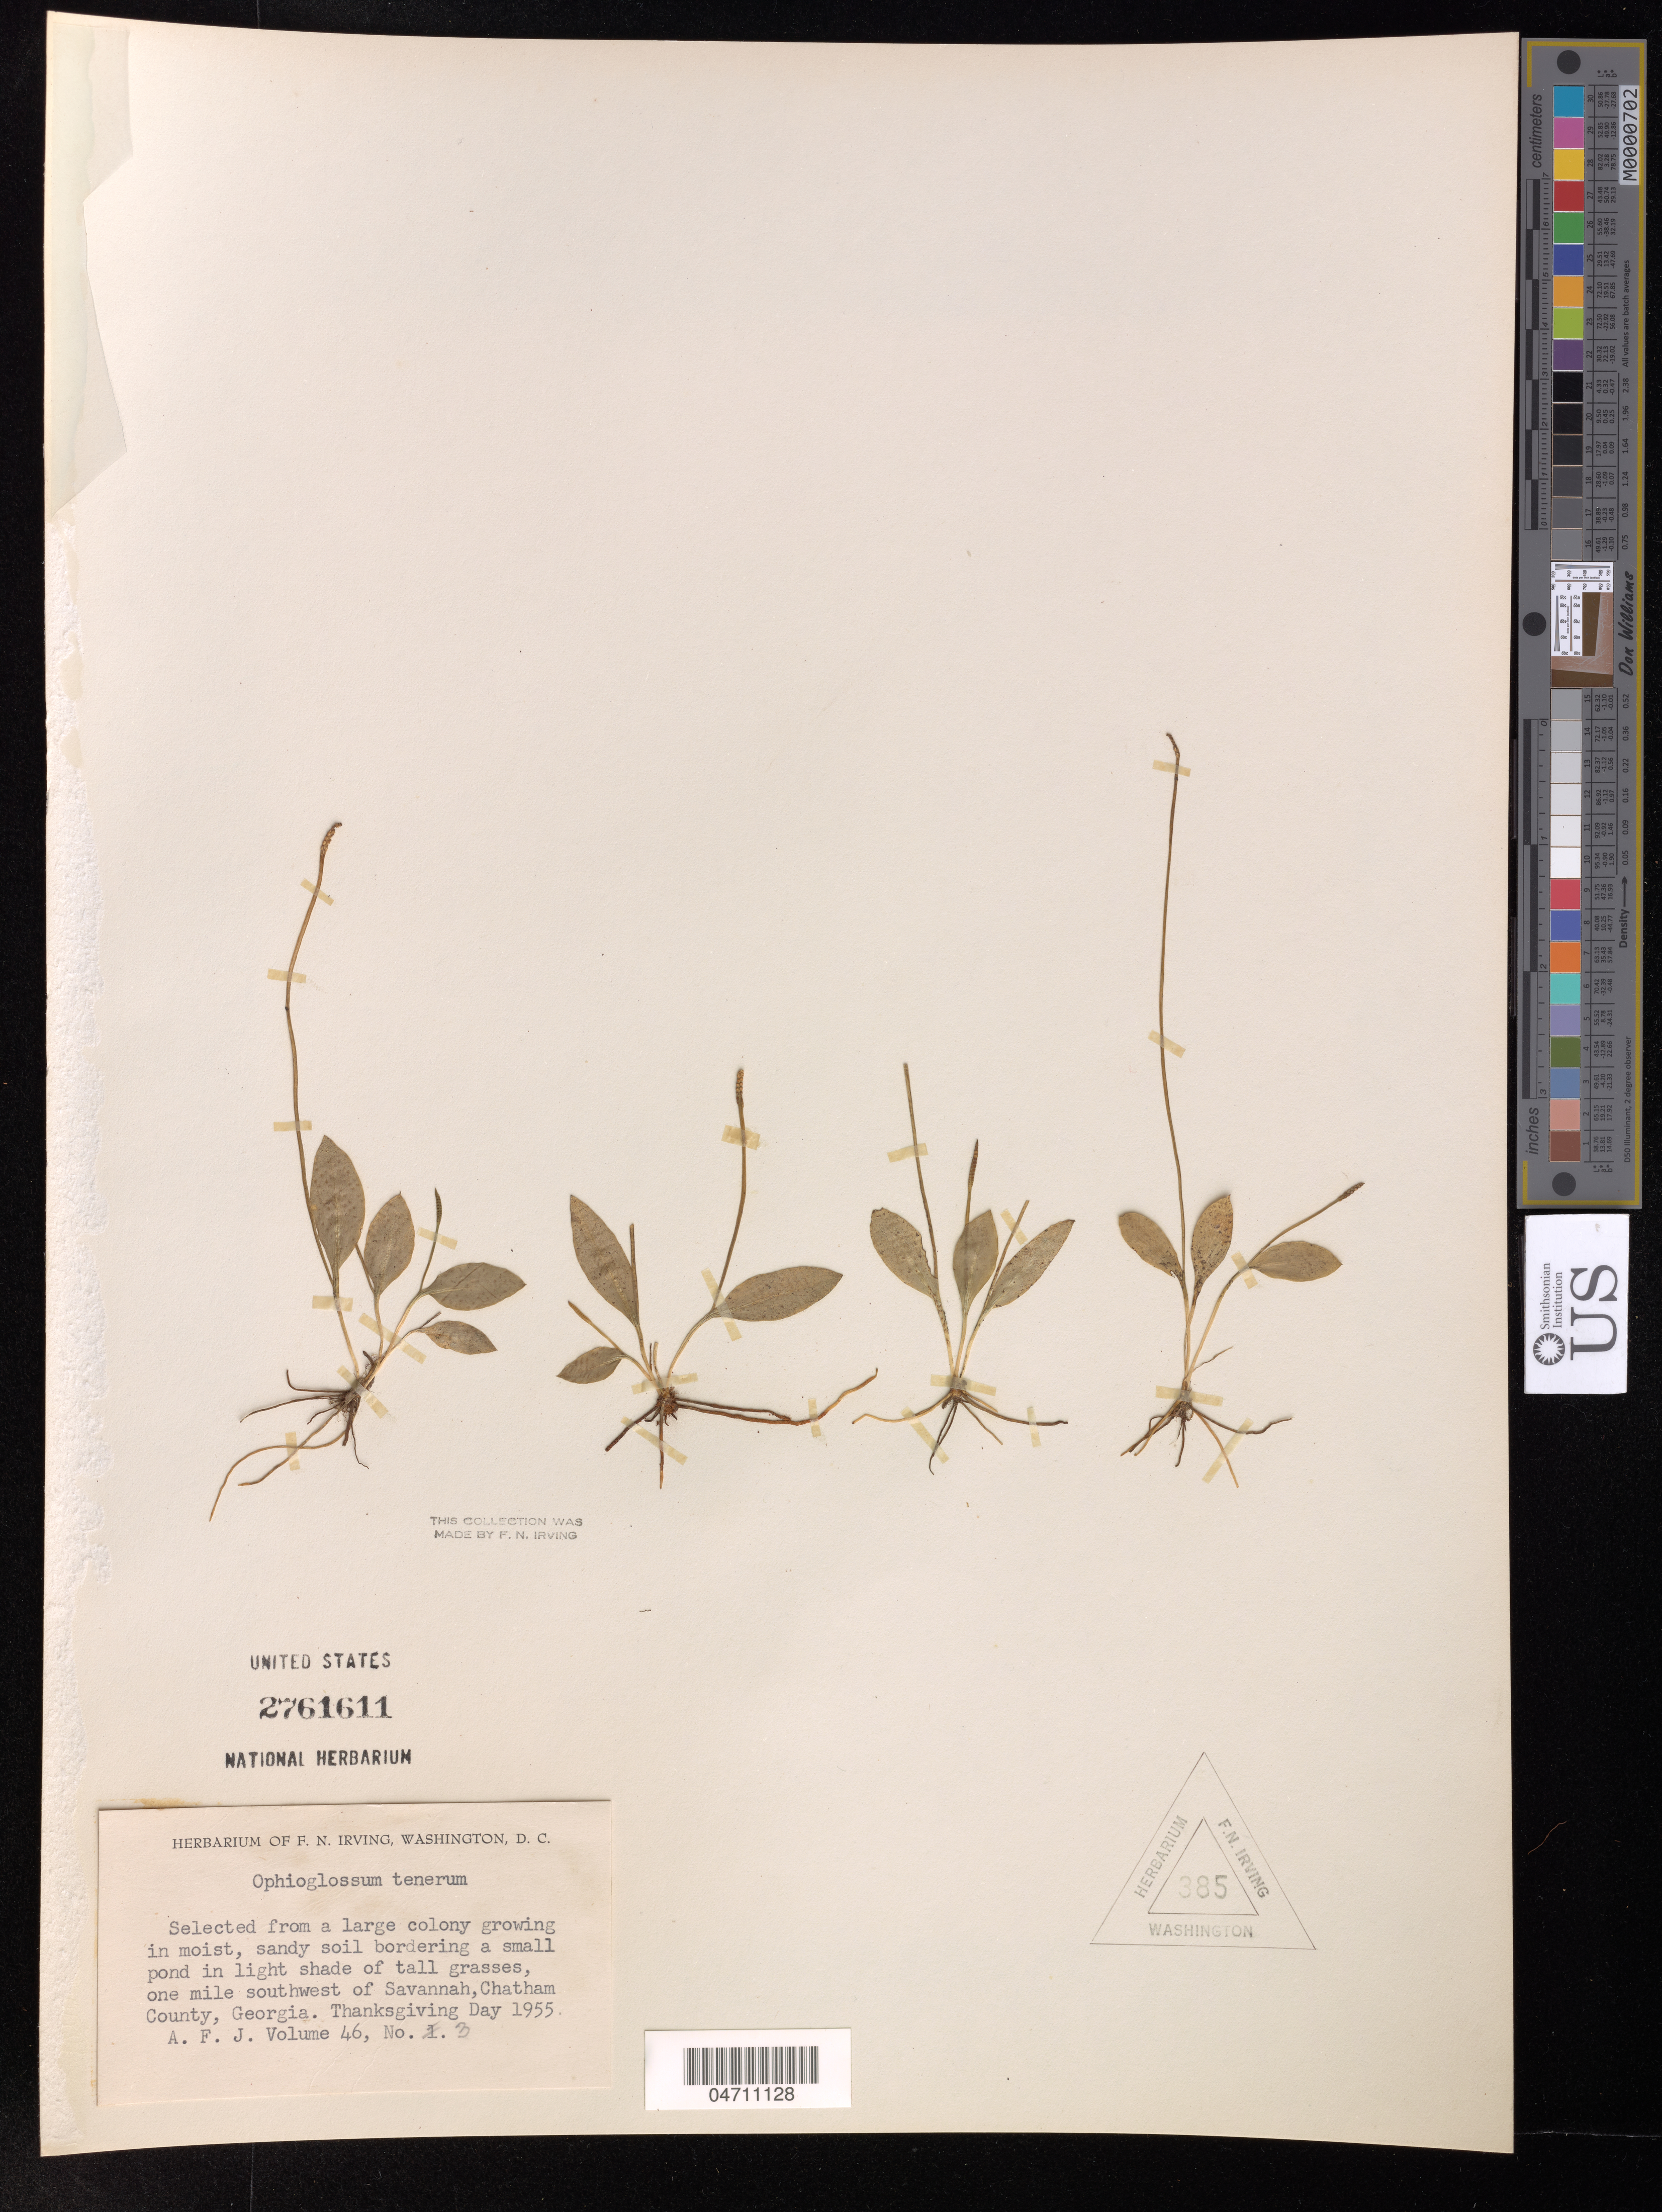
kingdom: Plantae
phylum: Tracheophyta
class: Polypodiopsida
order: Ophioglossales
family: Ophioglossaceae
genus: Ophioglossum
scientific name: Ophioglossum tenerum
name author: Mett. ex Prantl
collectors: F. Irving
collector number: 3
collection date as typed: Thanksgiving Day 1955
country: United States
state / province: Georgia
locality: One mile southwest of Savannah, Chatham County.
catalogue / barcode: US 2761611